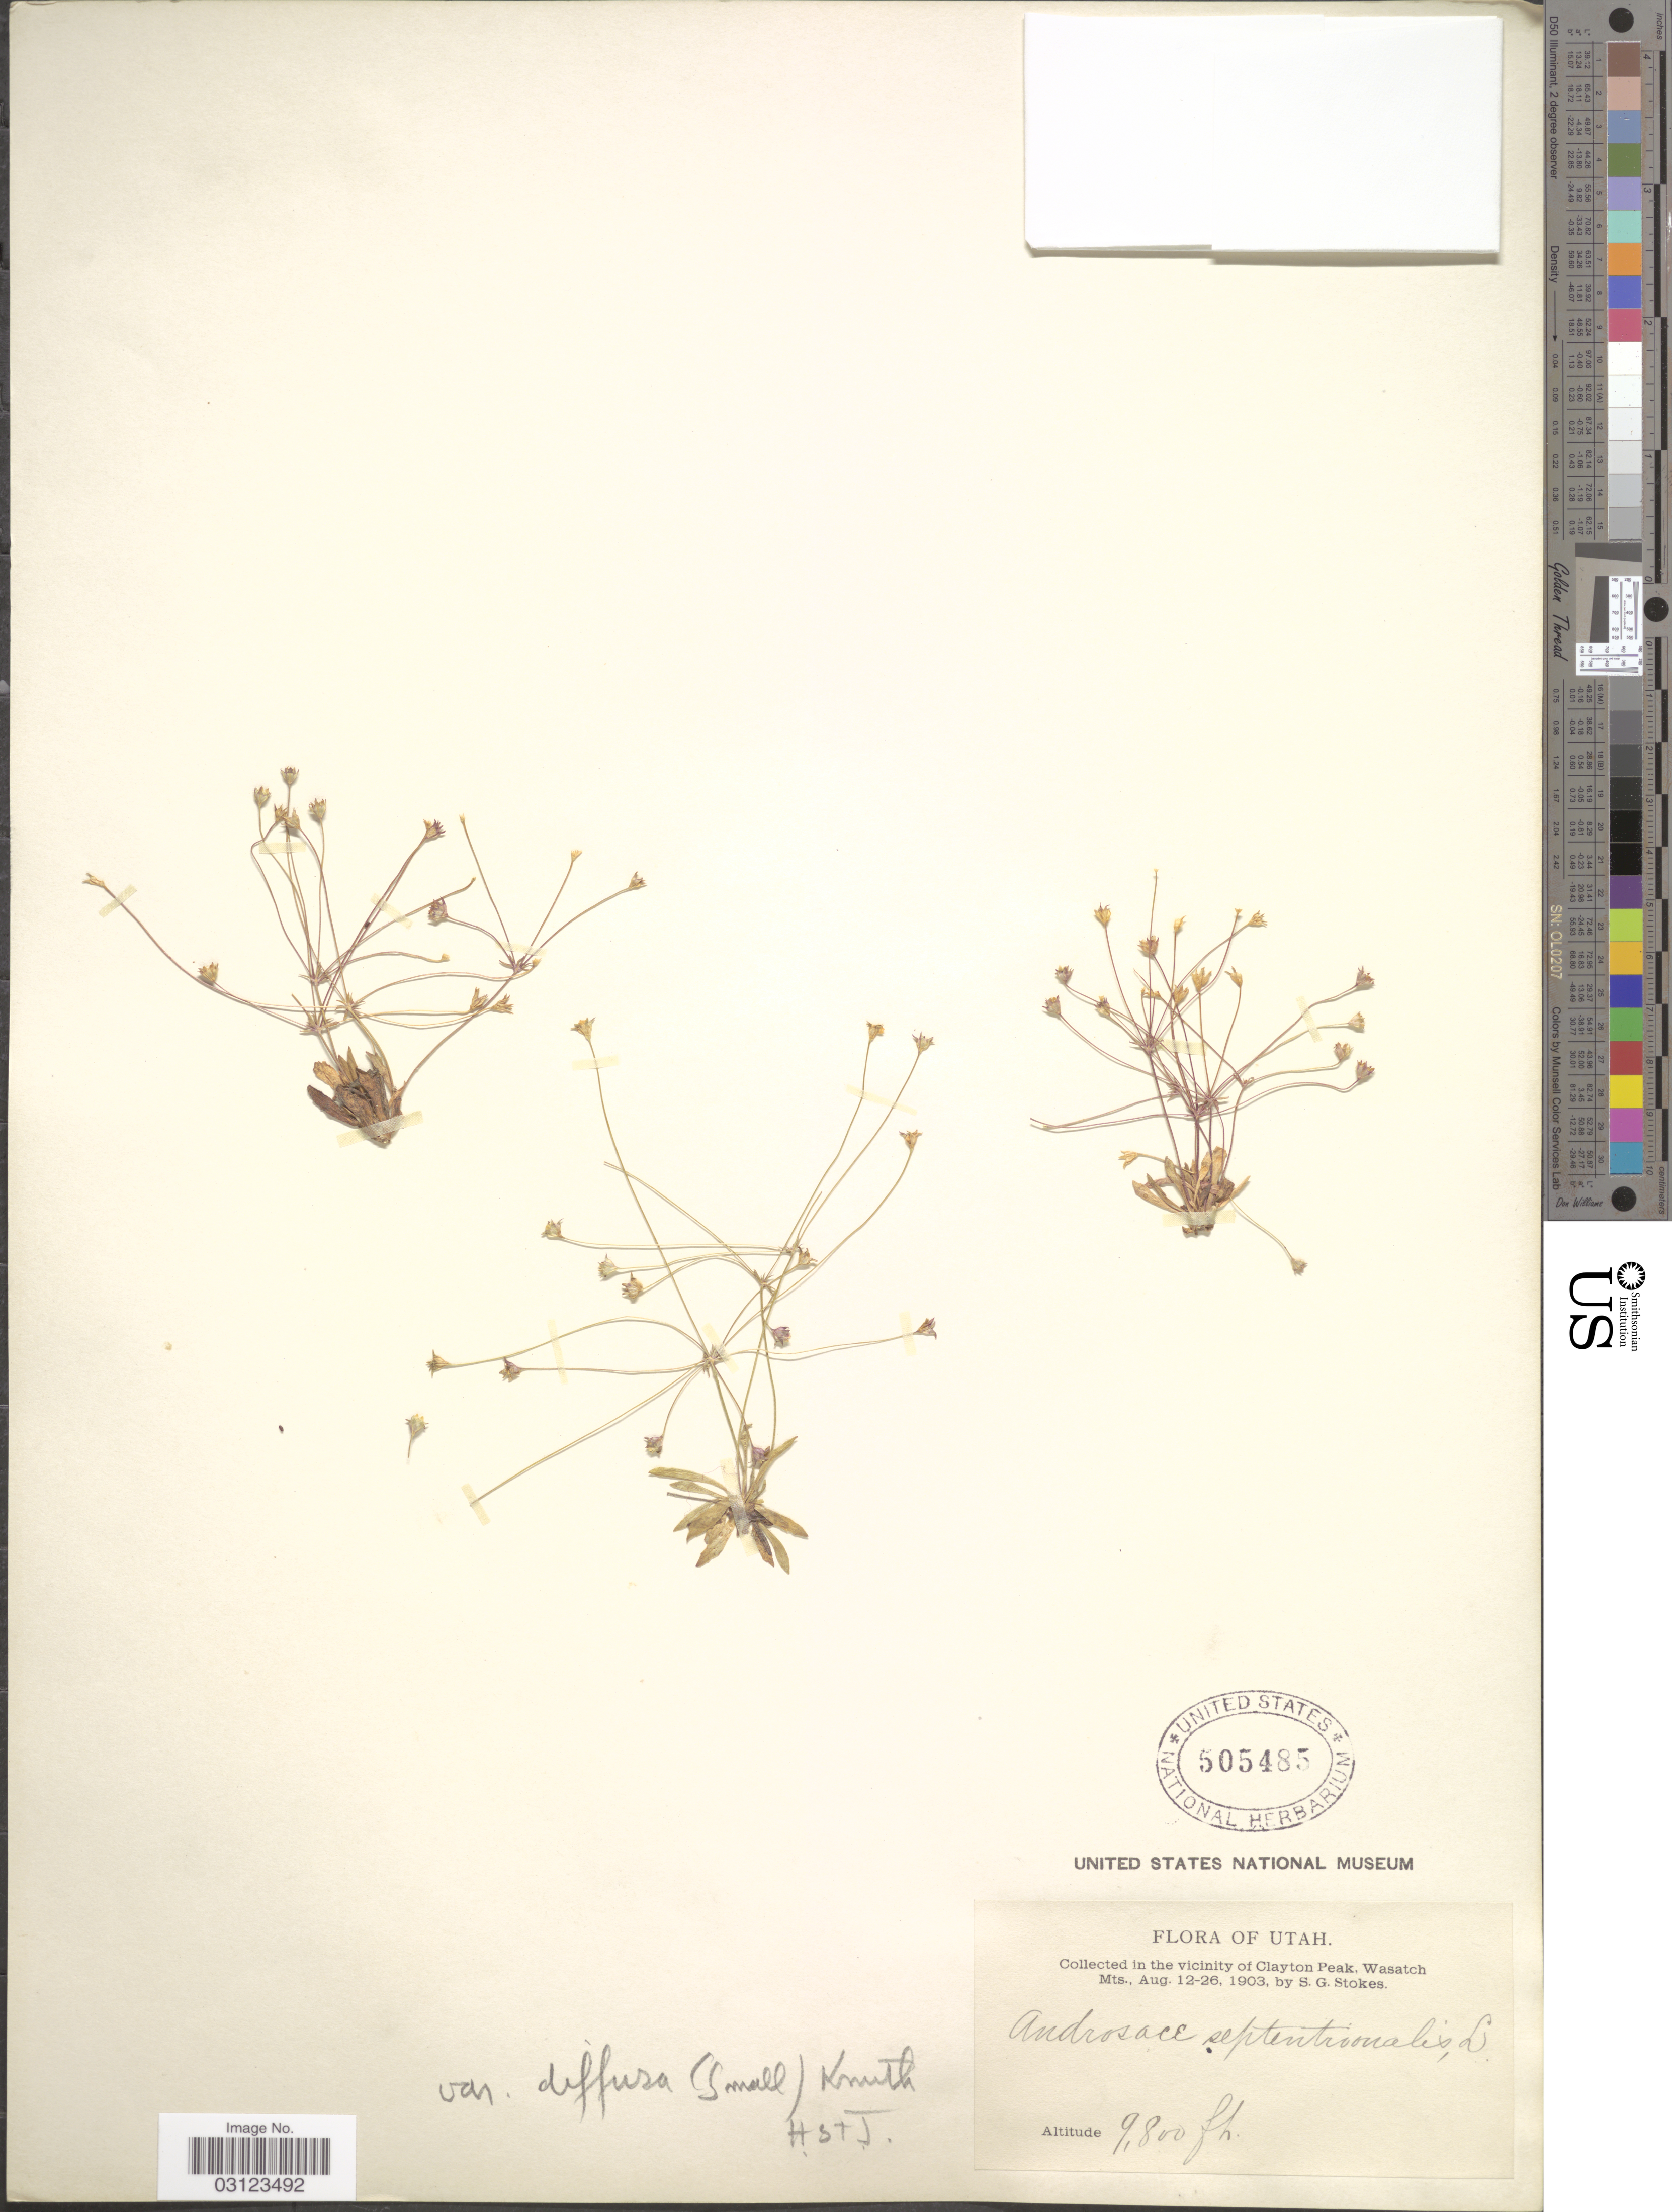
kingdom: Plantae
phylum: Tracheophyta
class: Magnoliopsida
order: Ericales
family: Primulaceae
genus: Androsace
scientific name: Androsace septentrionalis var. puberulenta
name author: (Rydb.) R. Knuth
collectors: S. G. Stokes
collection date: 1903-08-12/1903-08-26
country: United States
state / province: Utah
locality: Collected in the vicinity of Clayton Peak, Wasatch Mts.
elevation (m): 2987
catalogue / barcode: US 505485